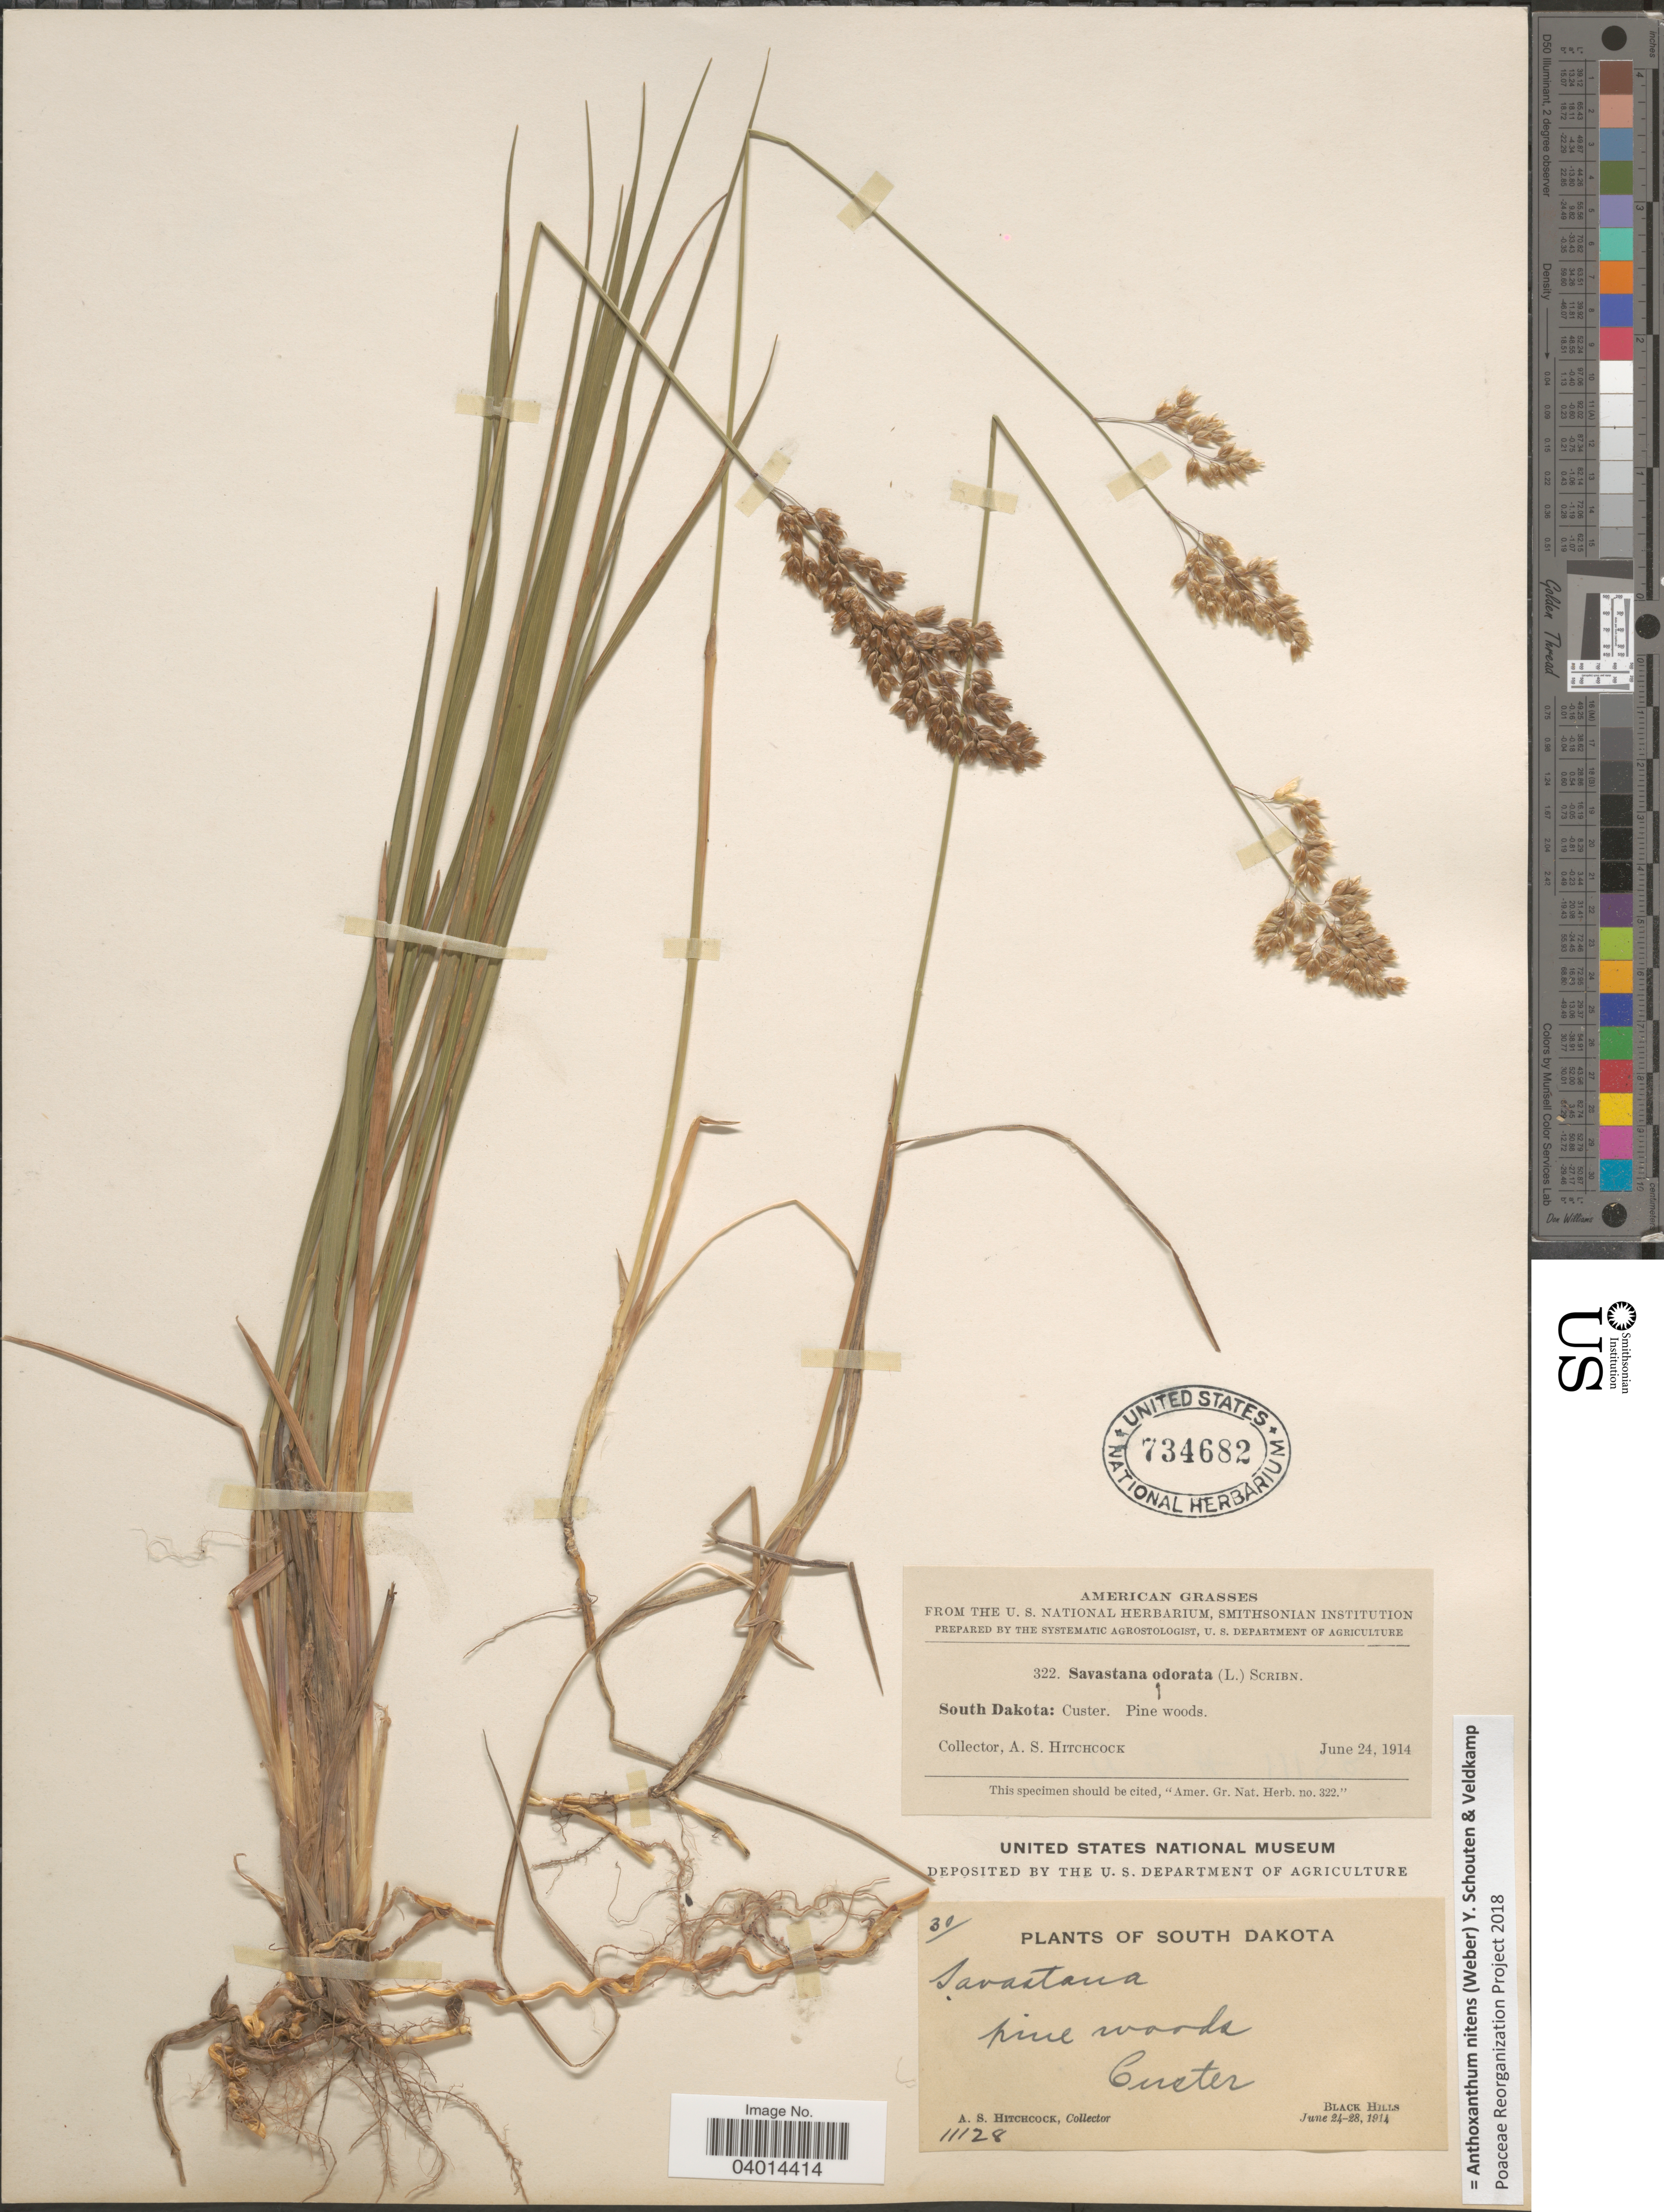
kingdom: Plantae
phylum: Tracheophyta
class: Liliopsida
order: Poales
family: Poaceae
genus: Anthoxanthum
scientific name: Anthoxanthum nitens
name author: (G.H. Weber) R.T.A. Schouten & Veldkamp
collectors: A. S. Hitchcock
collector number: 11128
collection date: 1914-06-24/1914-06-28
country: United States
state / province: South Dakota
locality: American. Custer. Black Hills.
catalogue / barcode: US 734682